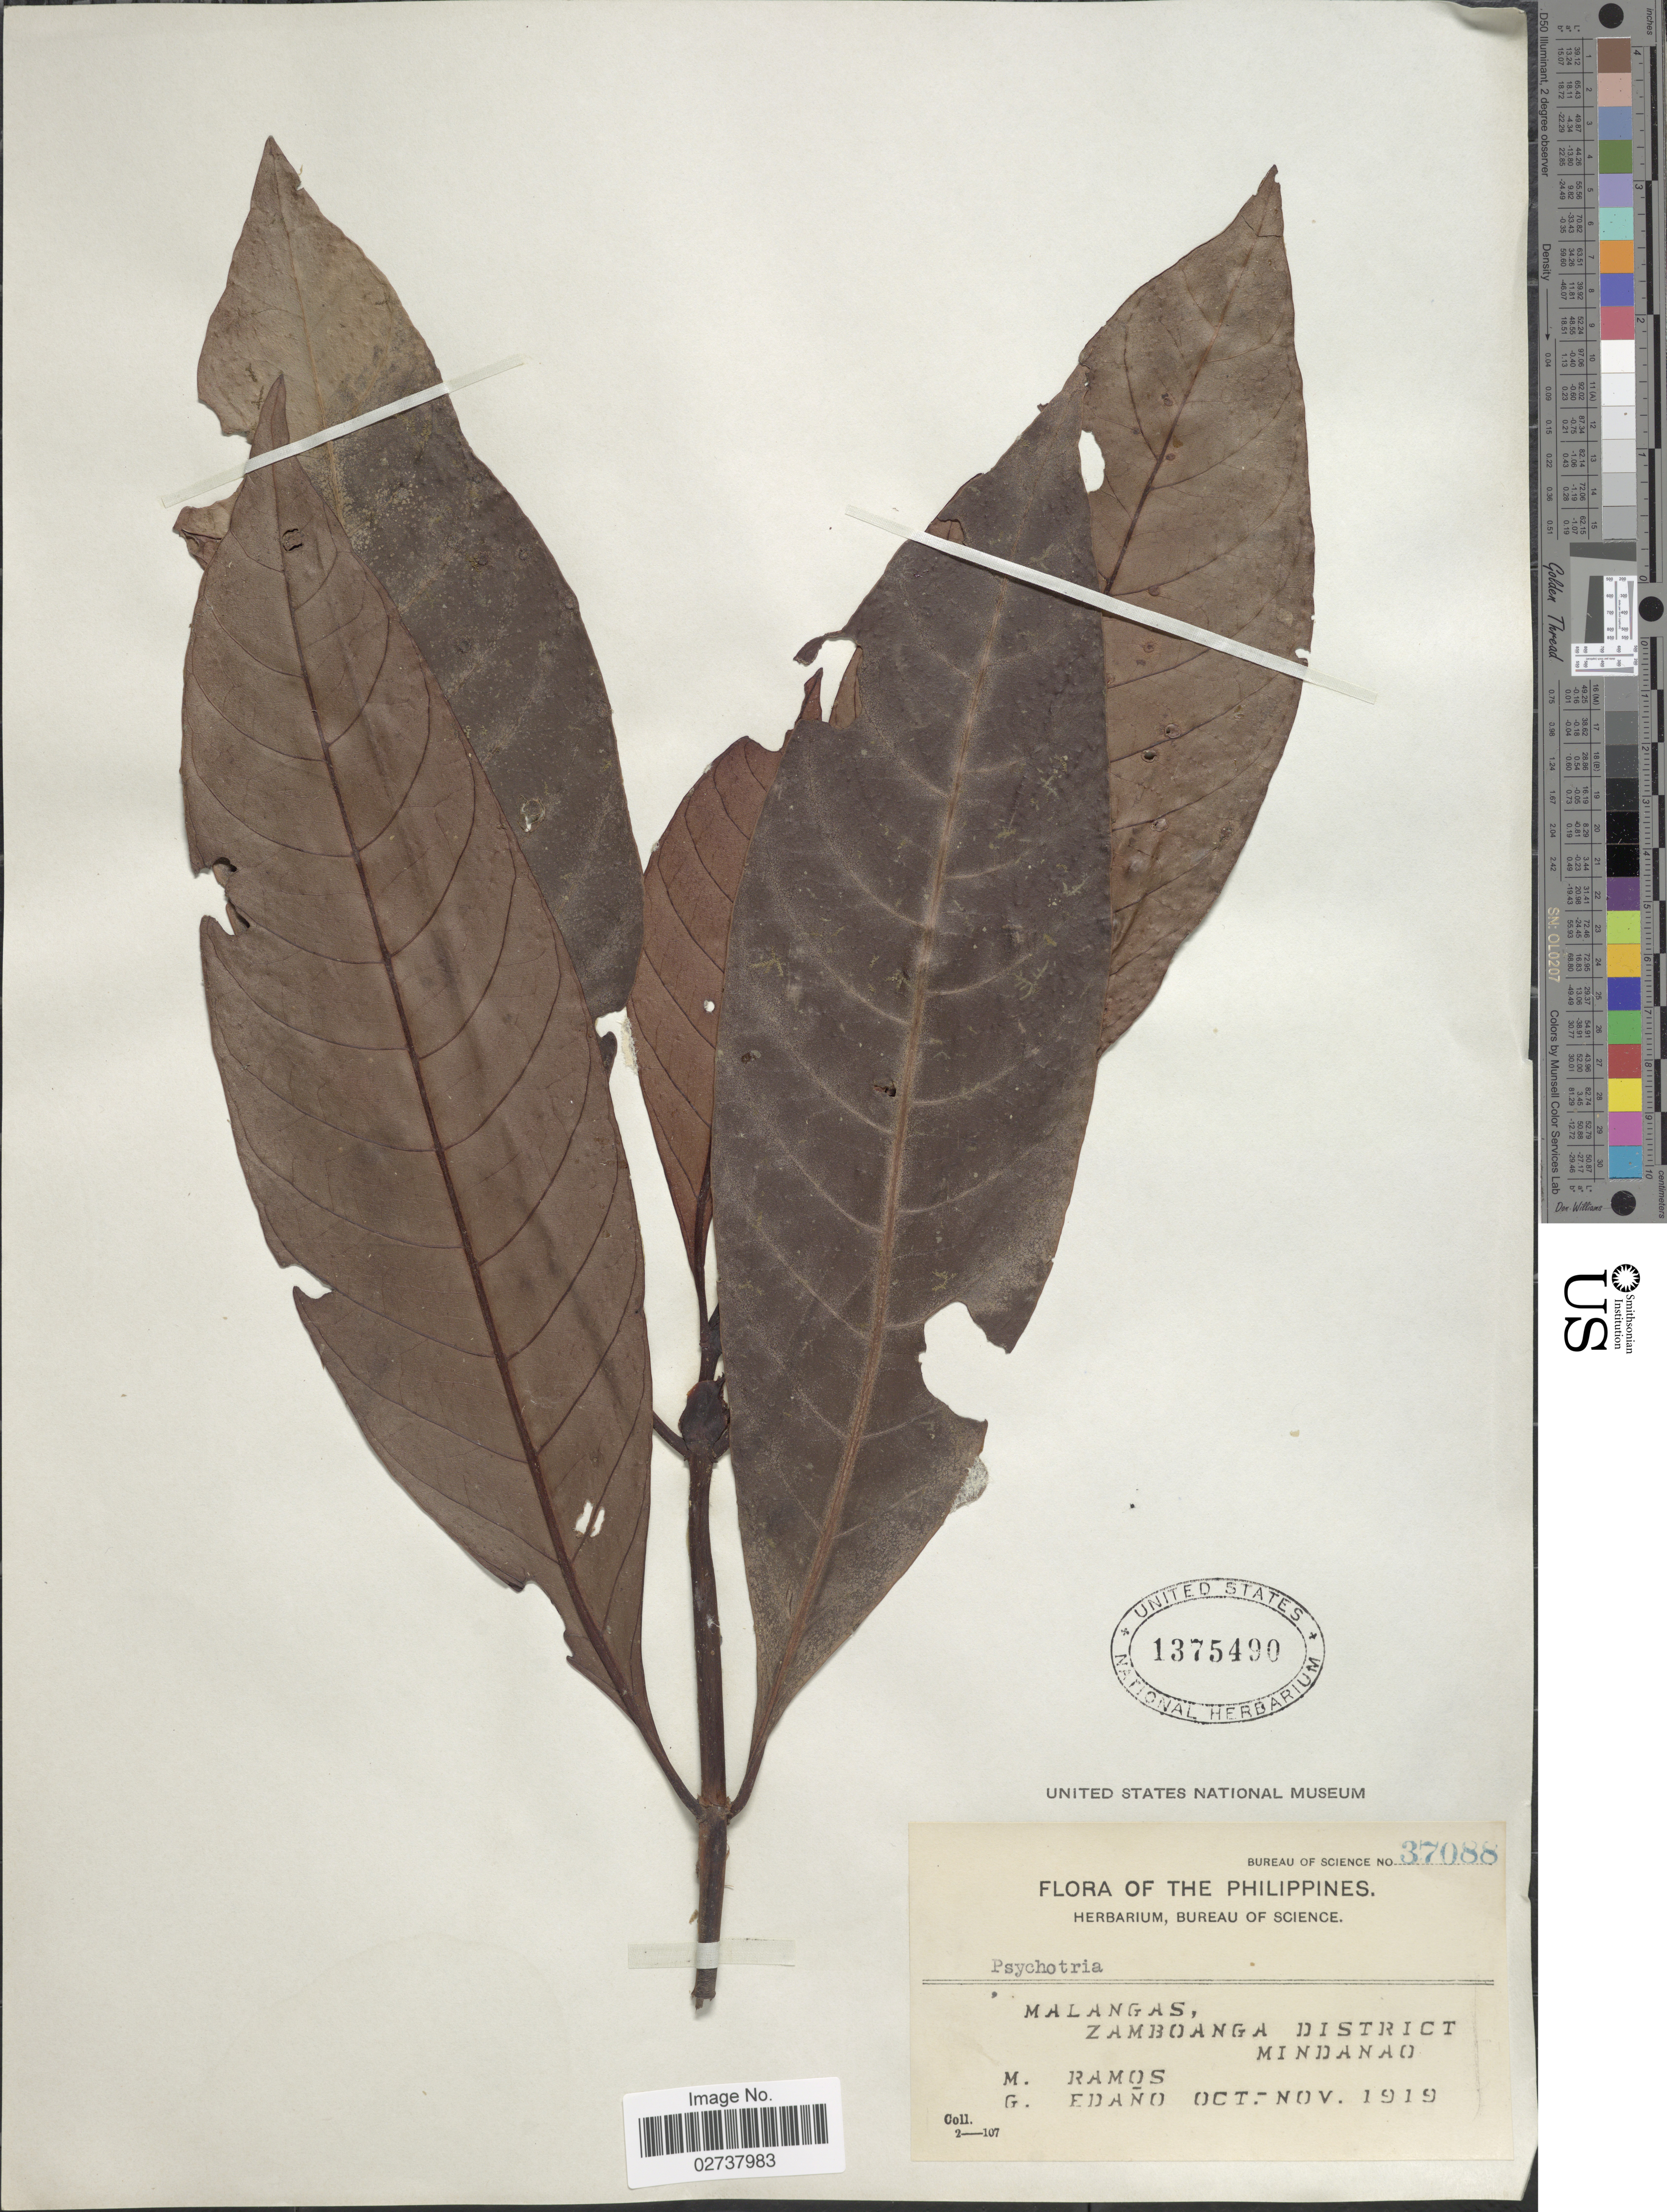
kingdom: Plantae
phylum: Tracheophyta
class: Magnoliopsida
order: Gentianales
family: Rubiaceae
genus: Psychotria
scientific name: Psychotria sp.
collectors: M. Ramos & G. Edaño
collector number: Bureau of Science 37088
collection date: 1919-10/1919-11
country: Philippines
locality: Malangas, Zamboanga District, Mindanao.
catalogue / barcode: US 1375490